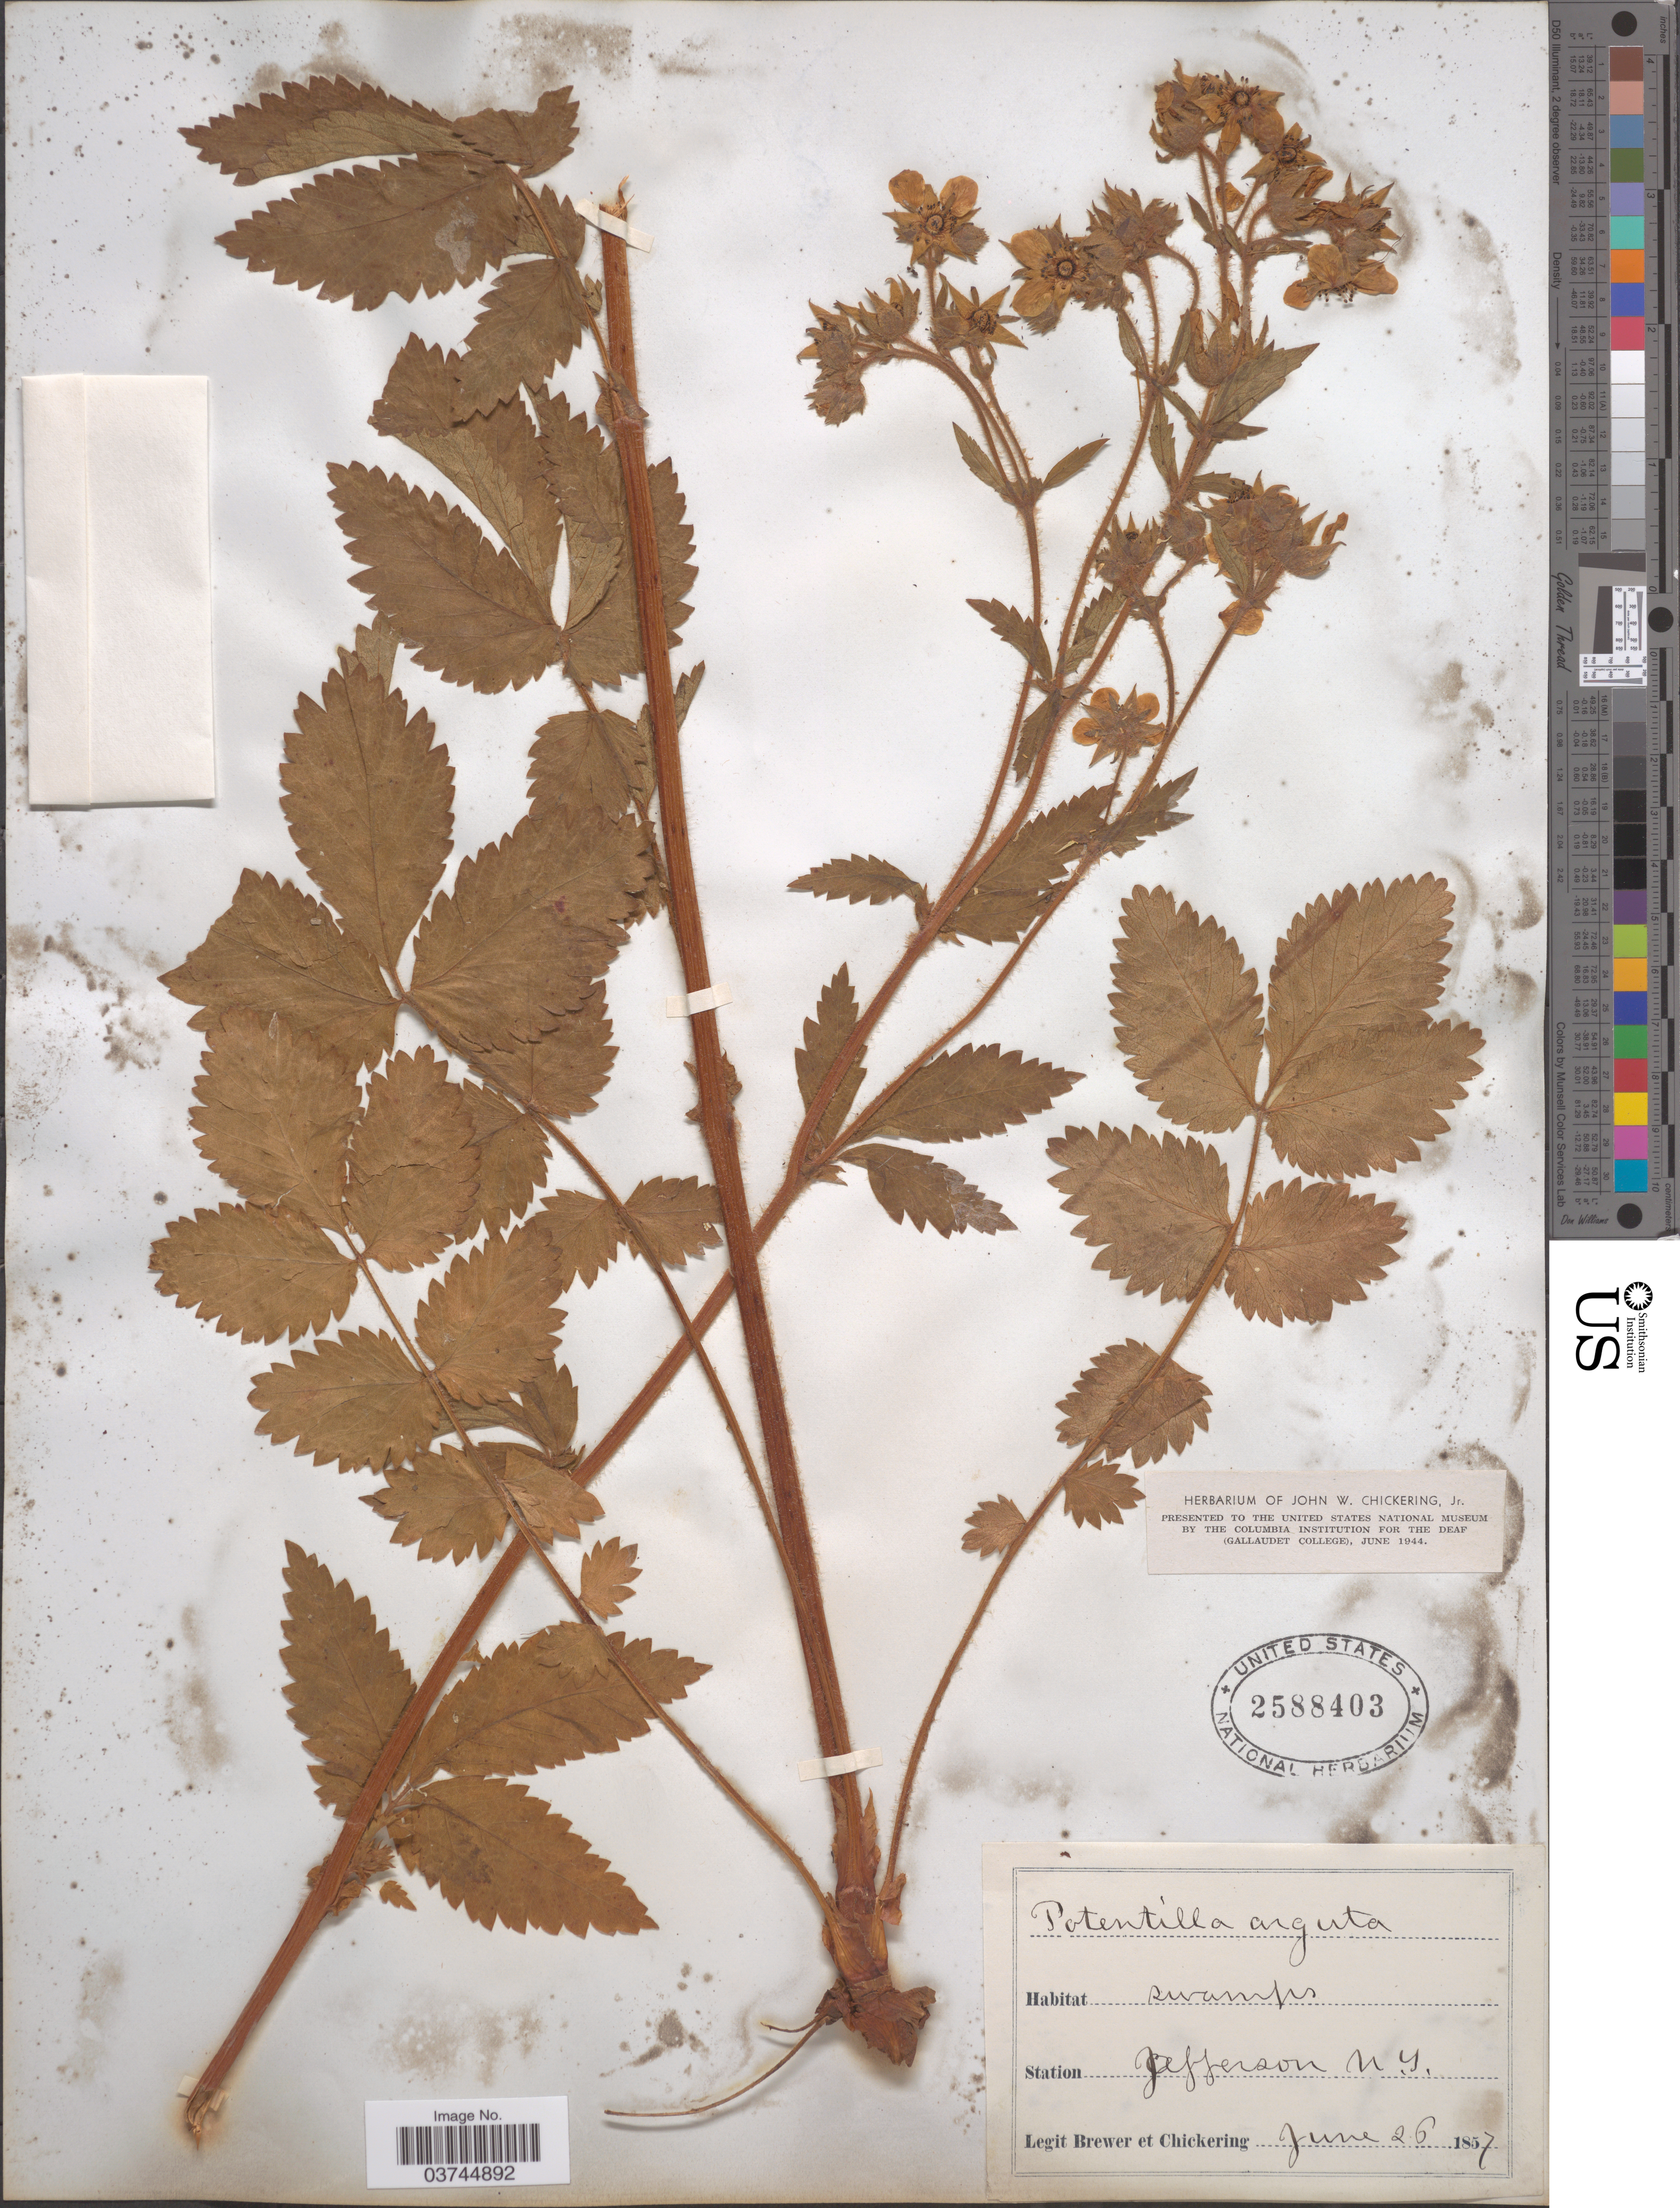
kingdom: Plantae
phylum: Tracheophyta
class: Magnoliopsida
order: Rosales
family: Rosaceae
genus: Drymocallis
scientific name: Drymocallis arguta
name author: (Pursh) Rydb.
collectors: -. Brewer & J. Chickering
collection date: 1857-06-26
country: United States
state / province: New York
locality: Jefferson.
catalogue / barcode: US 2588403